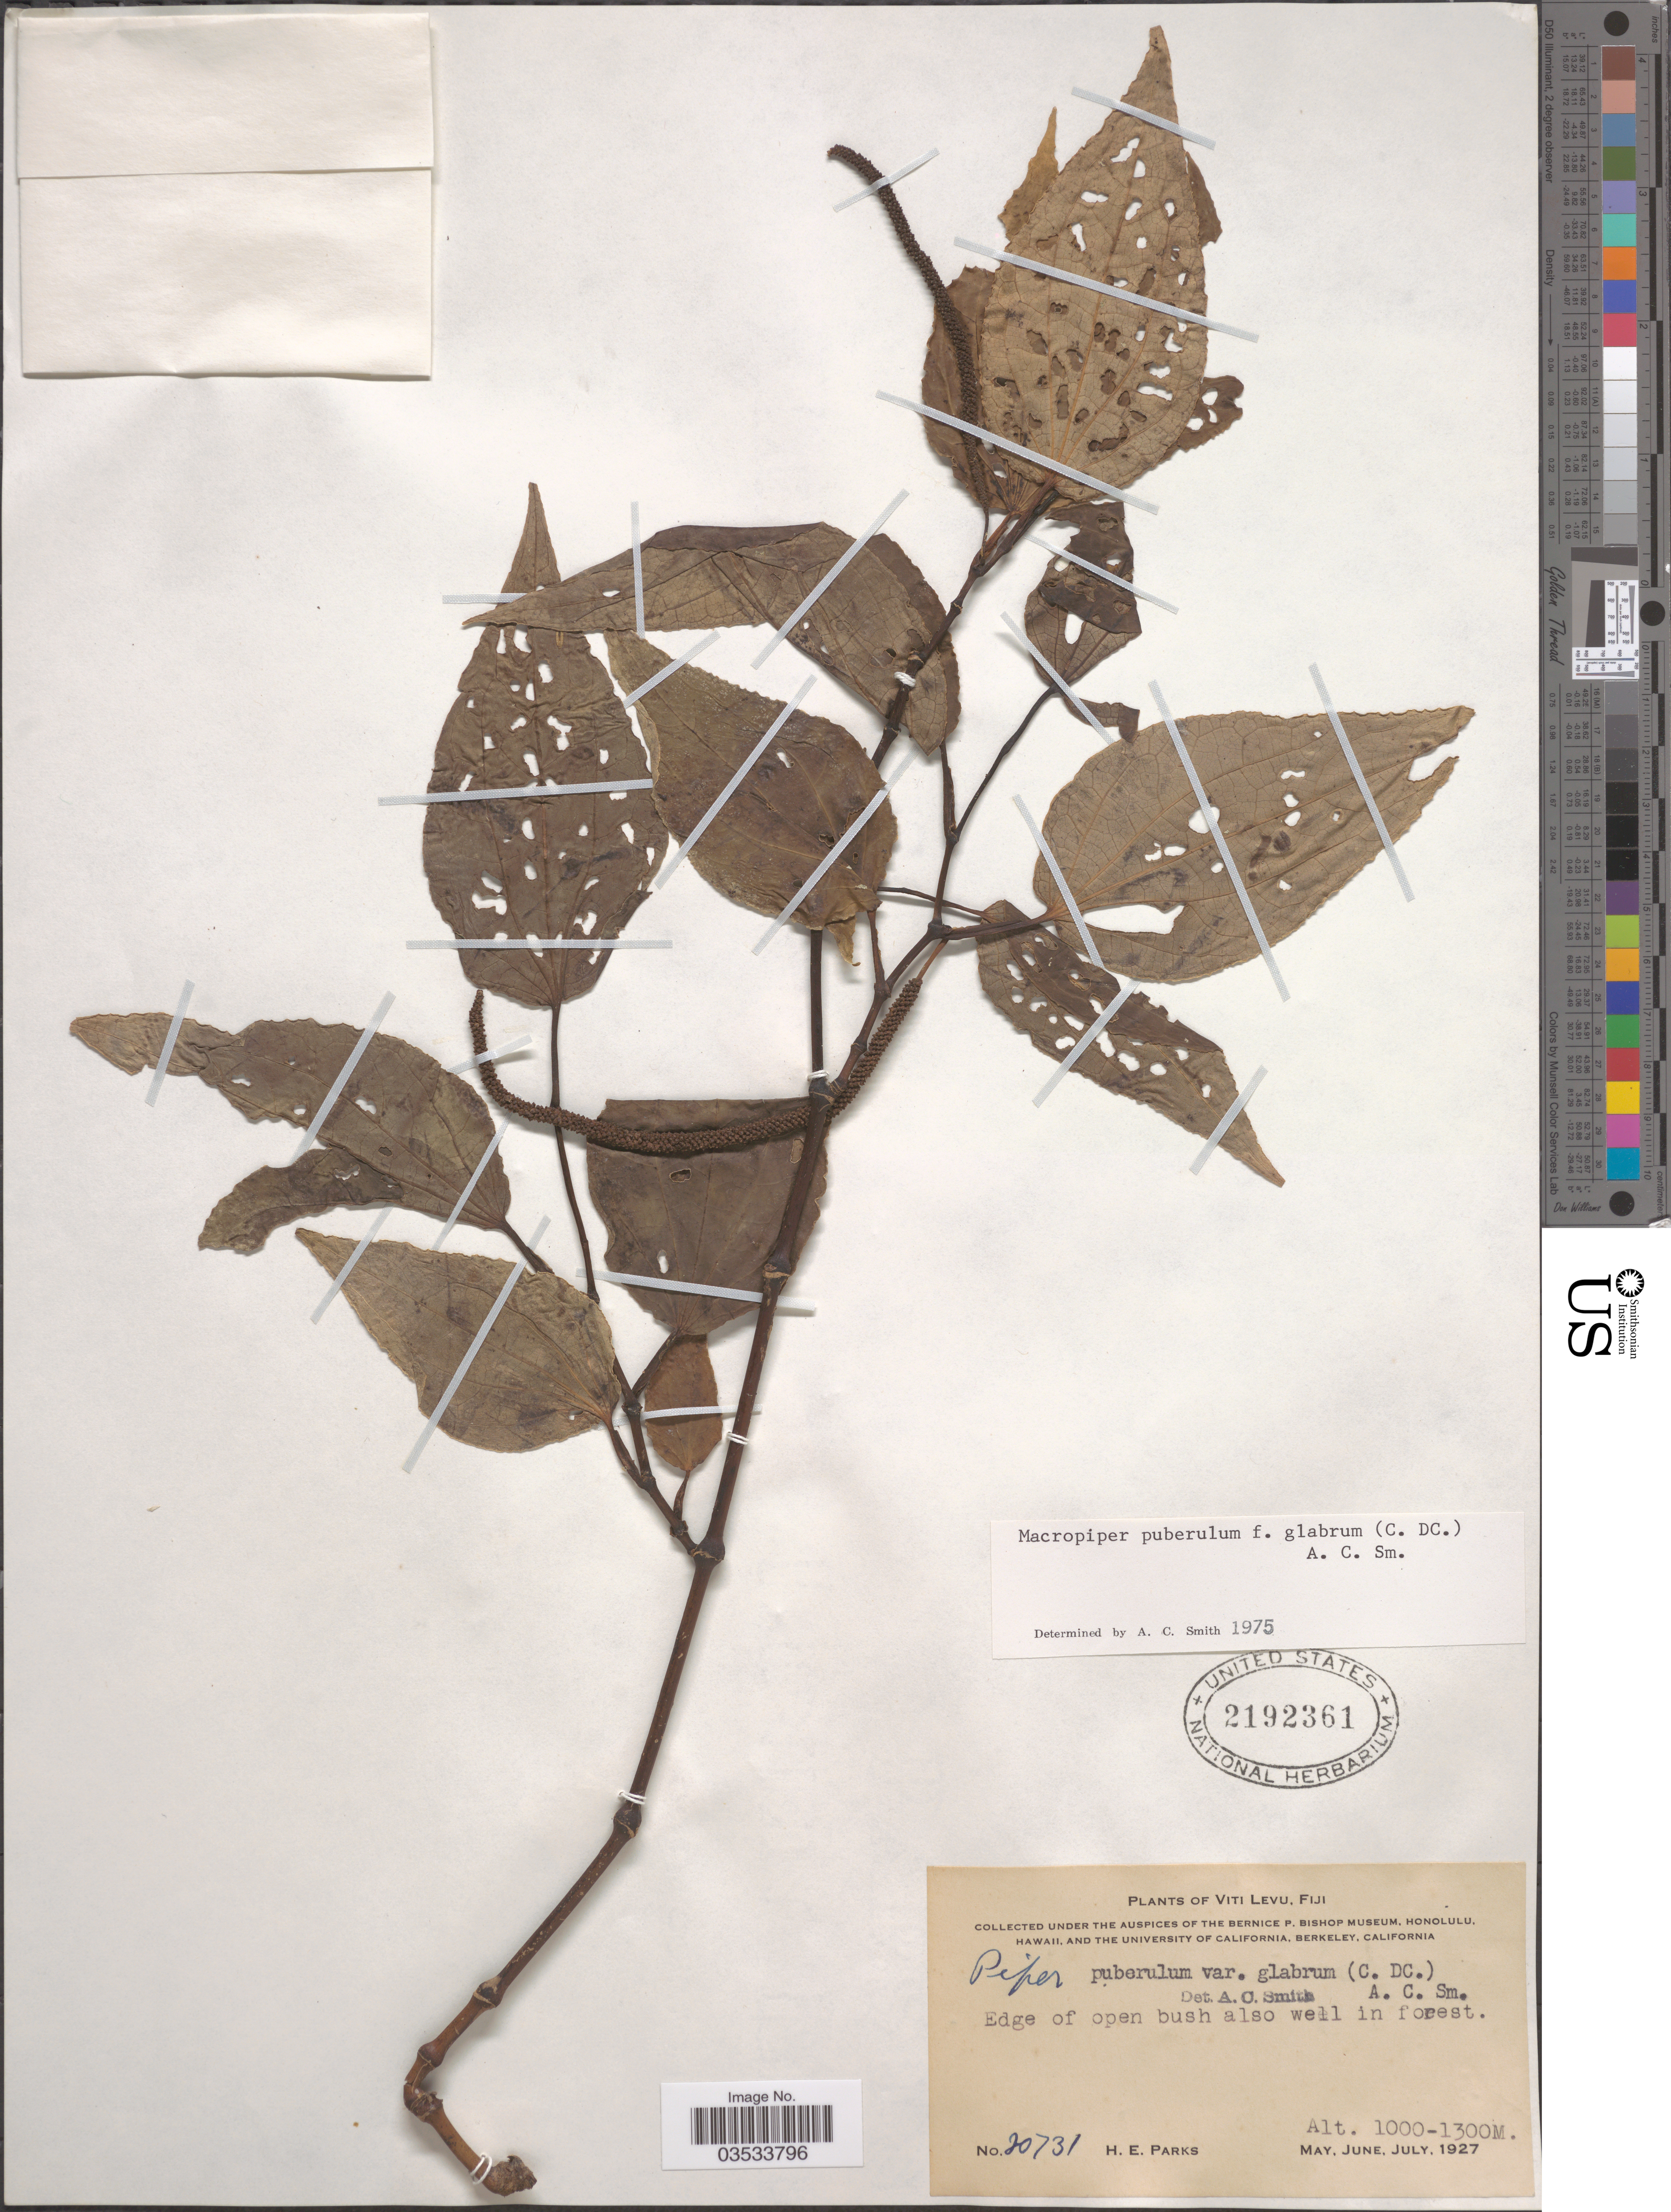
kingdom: Plantae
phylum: Tracheophyta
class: Magnoliopsida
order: Piperales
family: Piperaceae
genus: Piper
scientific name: Piper puberulum var. glabrum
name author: (C. DC.) C.A. Sm.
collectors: H. E. Parks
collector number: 20731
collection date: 1927-05/1927-07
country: Fiji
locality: Viti Levu. Edge of open bush also well in forest.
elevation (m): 1000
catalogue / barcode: US 2192361